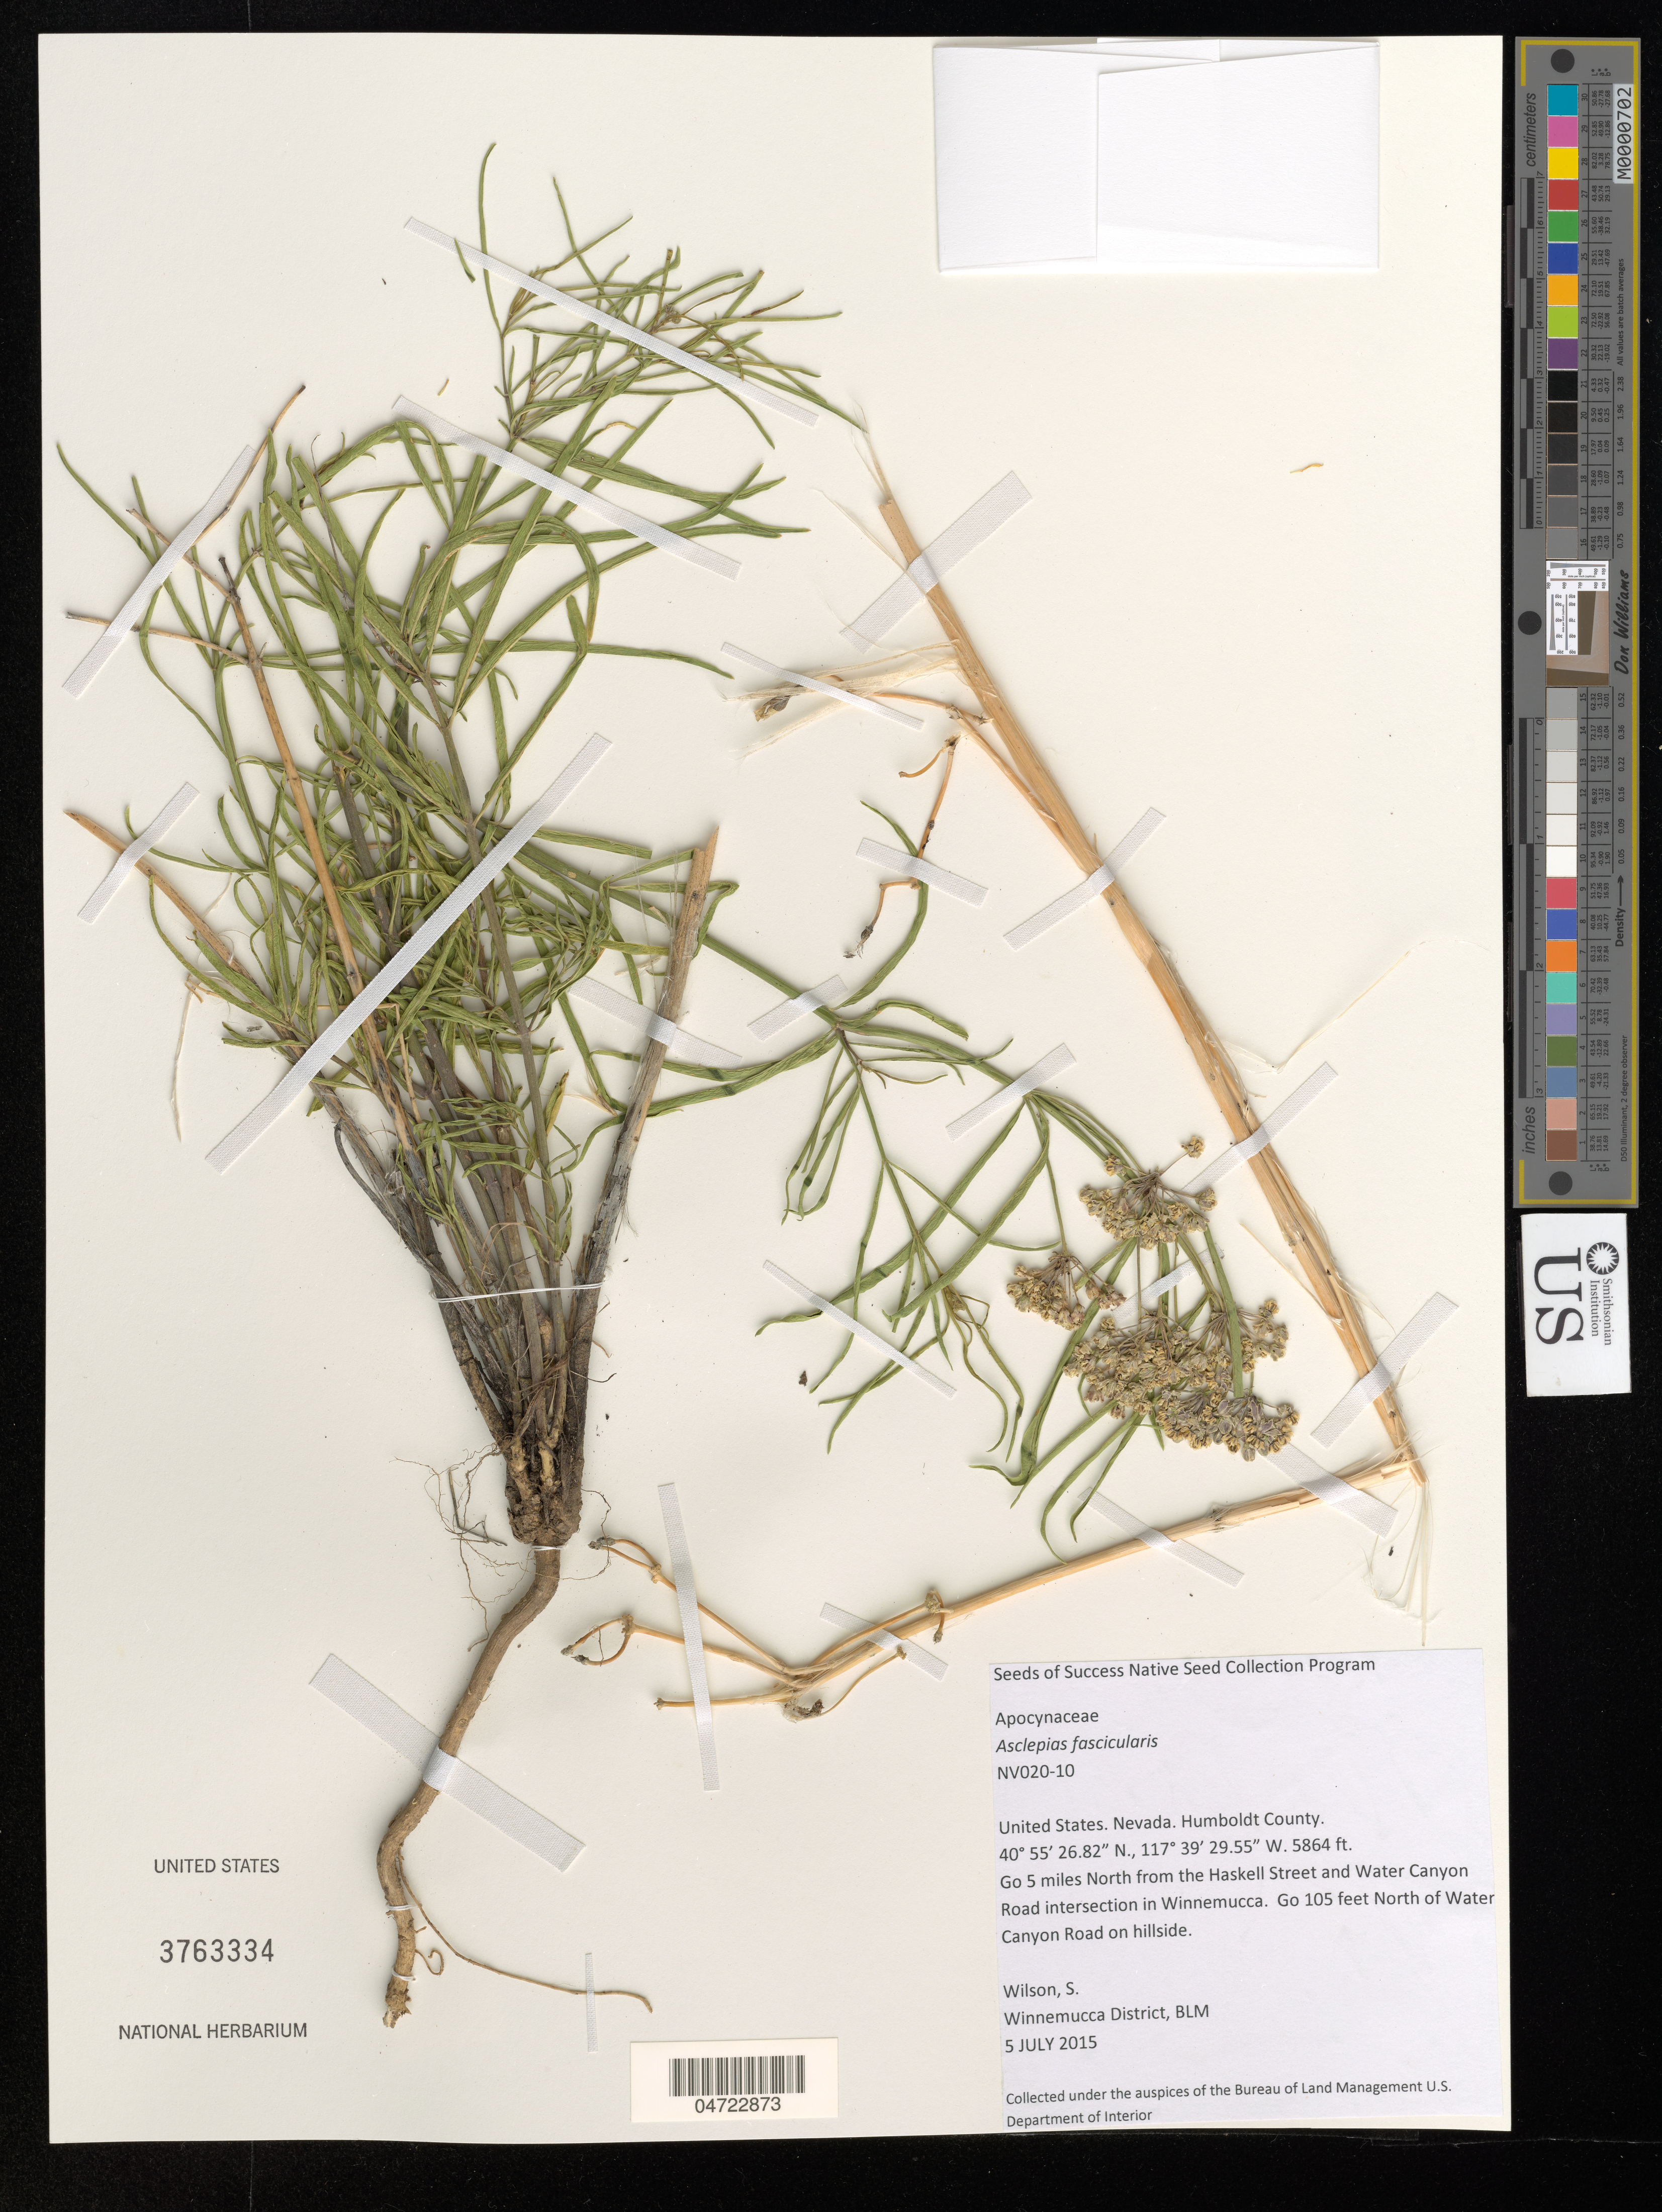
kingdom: Plantae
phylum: Tracheophyta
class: Magnoliopsida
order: Gentianales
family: Apocynaceae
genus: Asclepias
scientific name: Asclepias fascicularis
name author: Decne.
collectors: S. Wilson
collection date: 2015-07-05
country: United States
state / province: Nevada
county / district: Humboldt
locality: Humboldt County. Go 5 miles North from the Haskell Street and Water Canyon Road intersection in Winnemucca. Go 105 feet North of Water Canyon Road on hillside.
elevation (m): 1787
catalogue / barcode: US 3763334